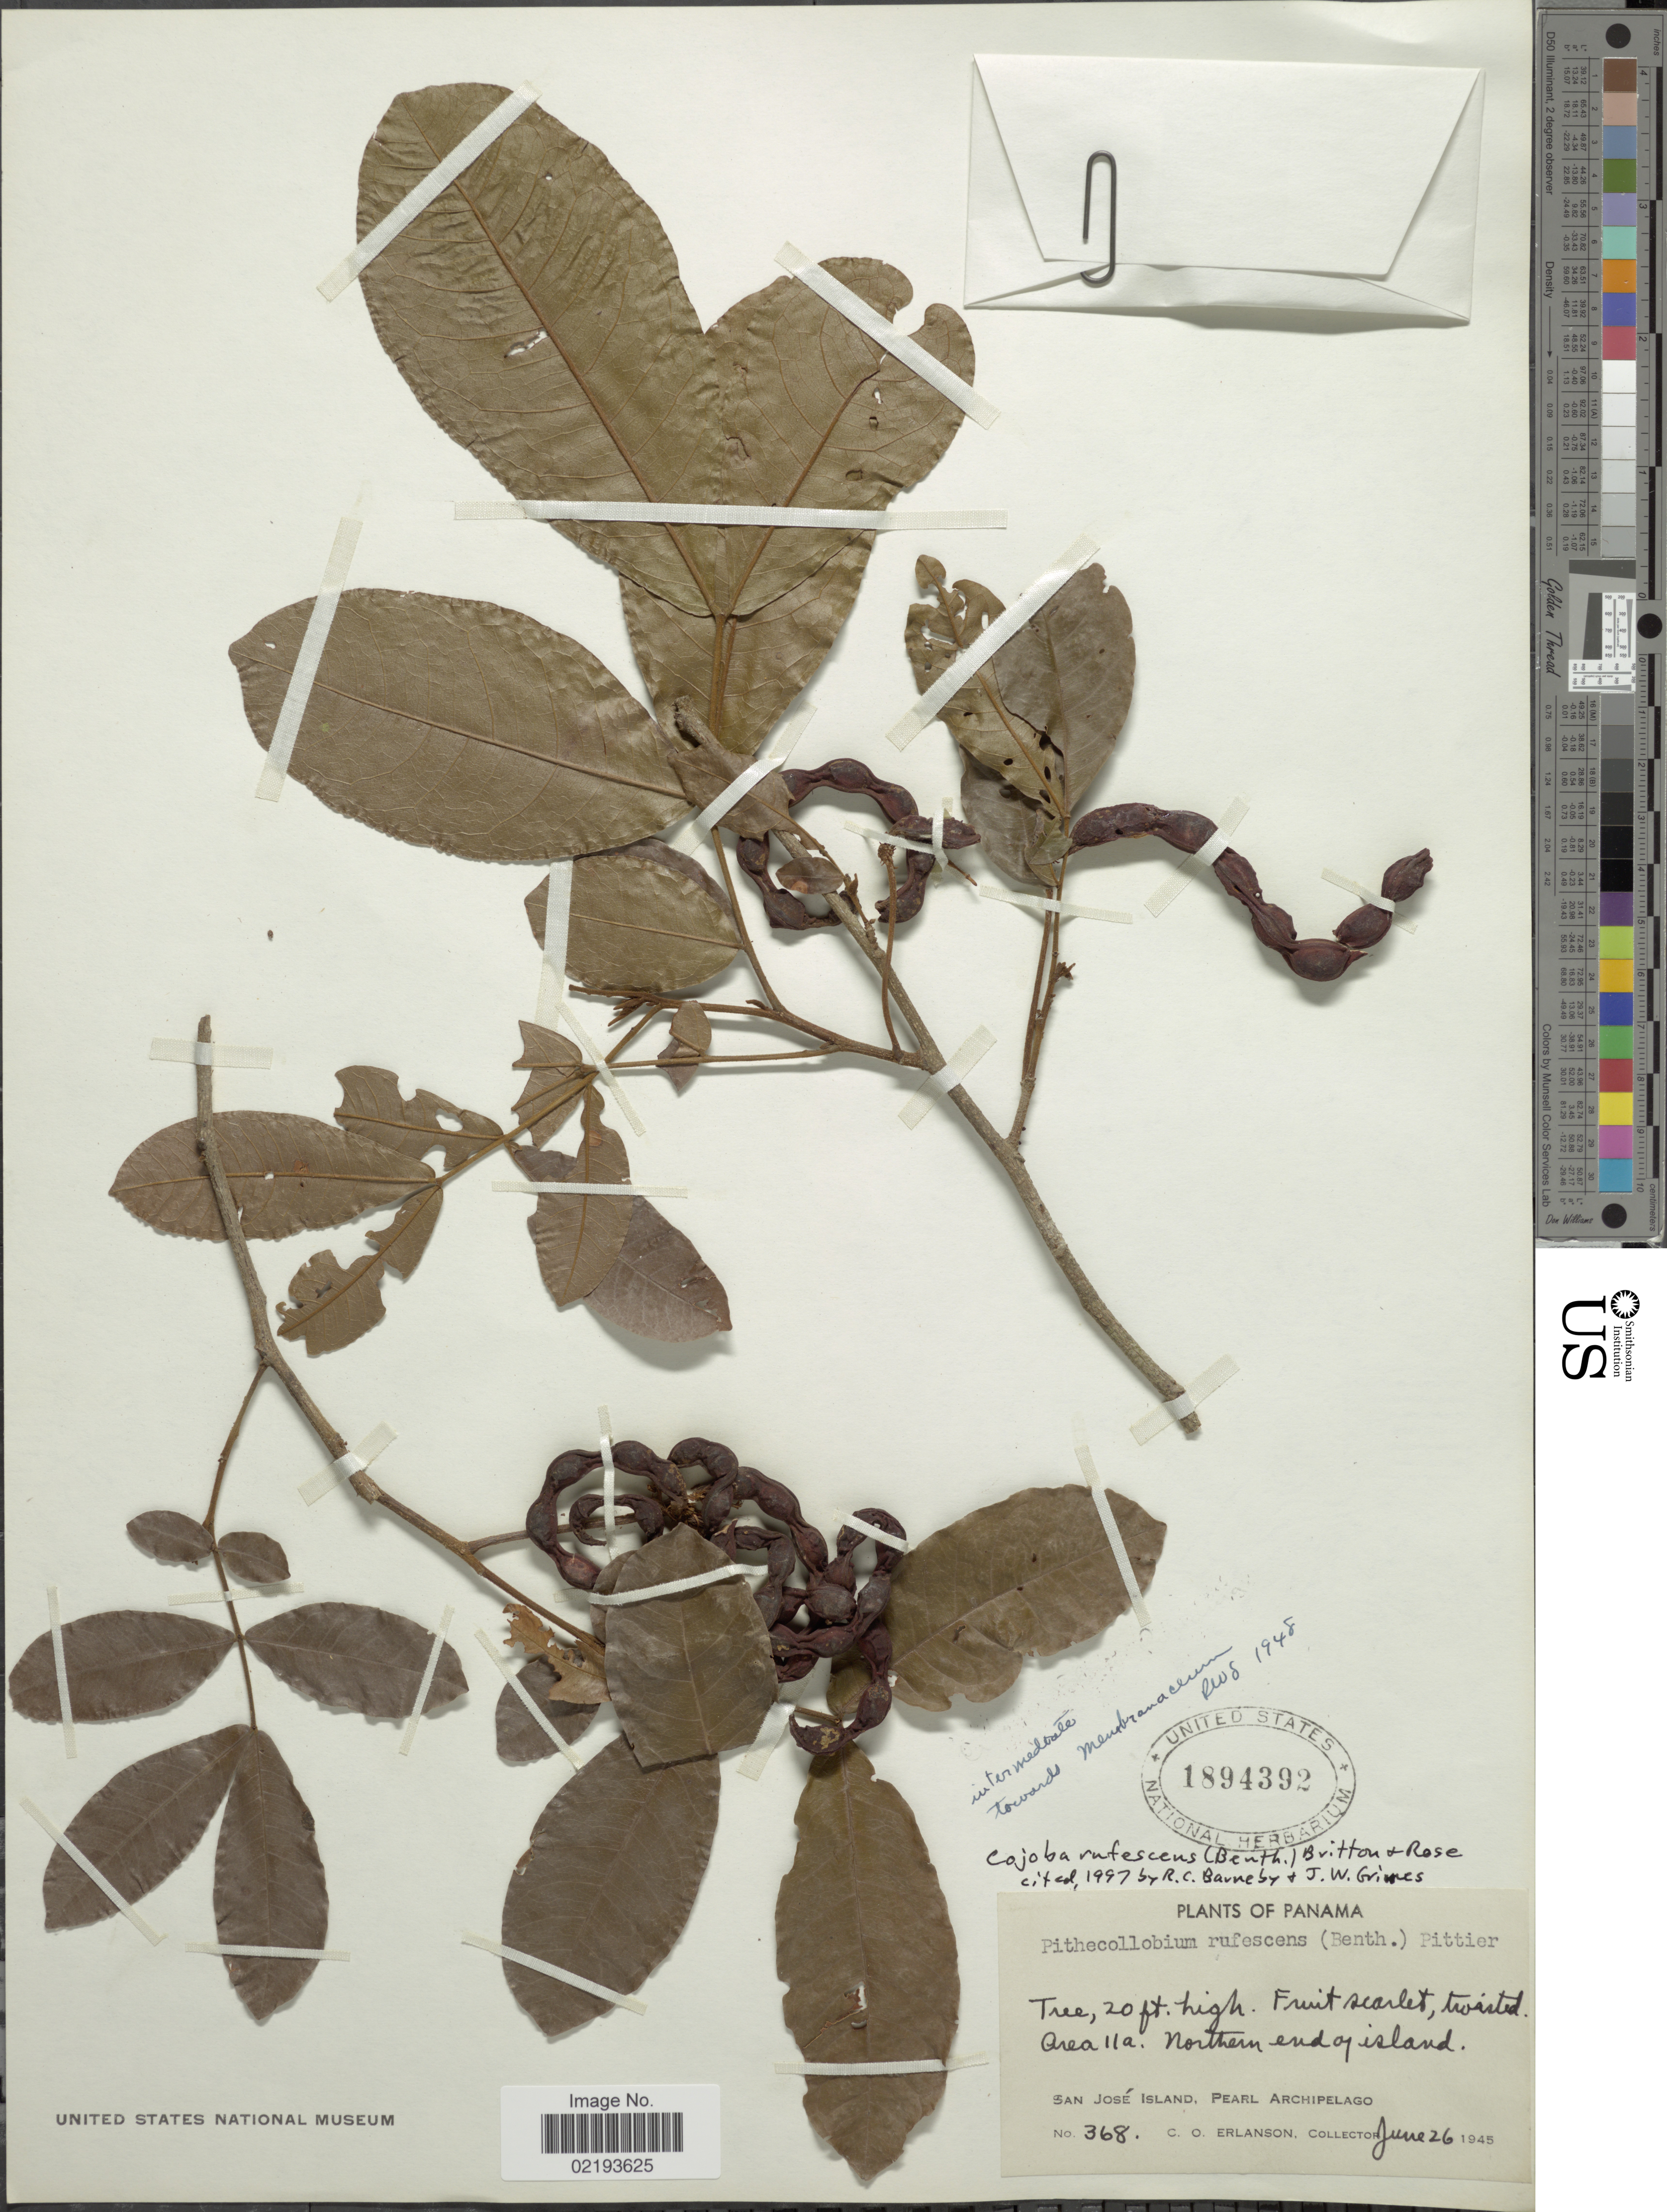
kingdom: Plantae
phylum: Tracheophyta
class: Magnoliopsida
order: Fabales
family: Fabaceae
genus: Cojoba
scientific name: Cojoba rufescens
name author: (Benth.) Britton & Rose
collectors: C. O. Erlanson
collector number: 368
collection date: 1945-06-26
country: Panama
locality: Northern end of island, San José Island, Pearl Archipelago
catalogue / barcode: US 1894392